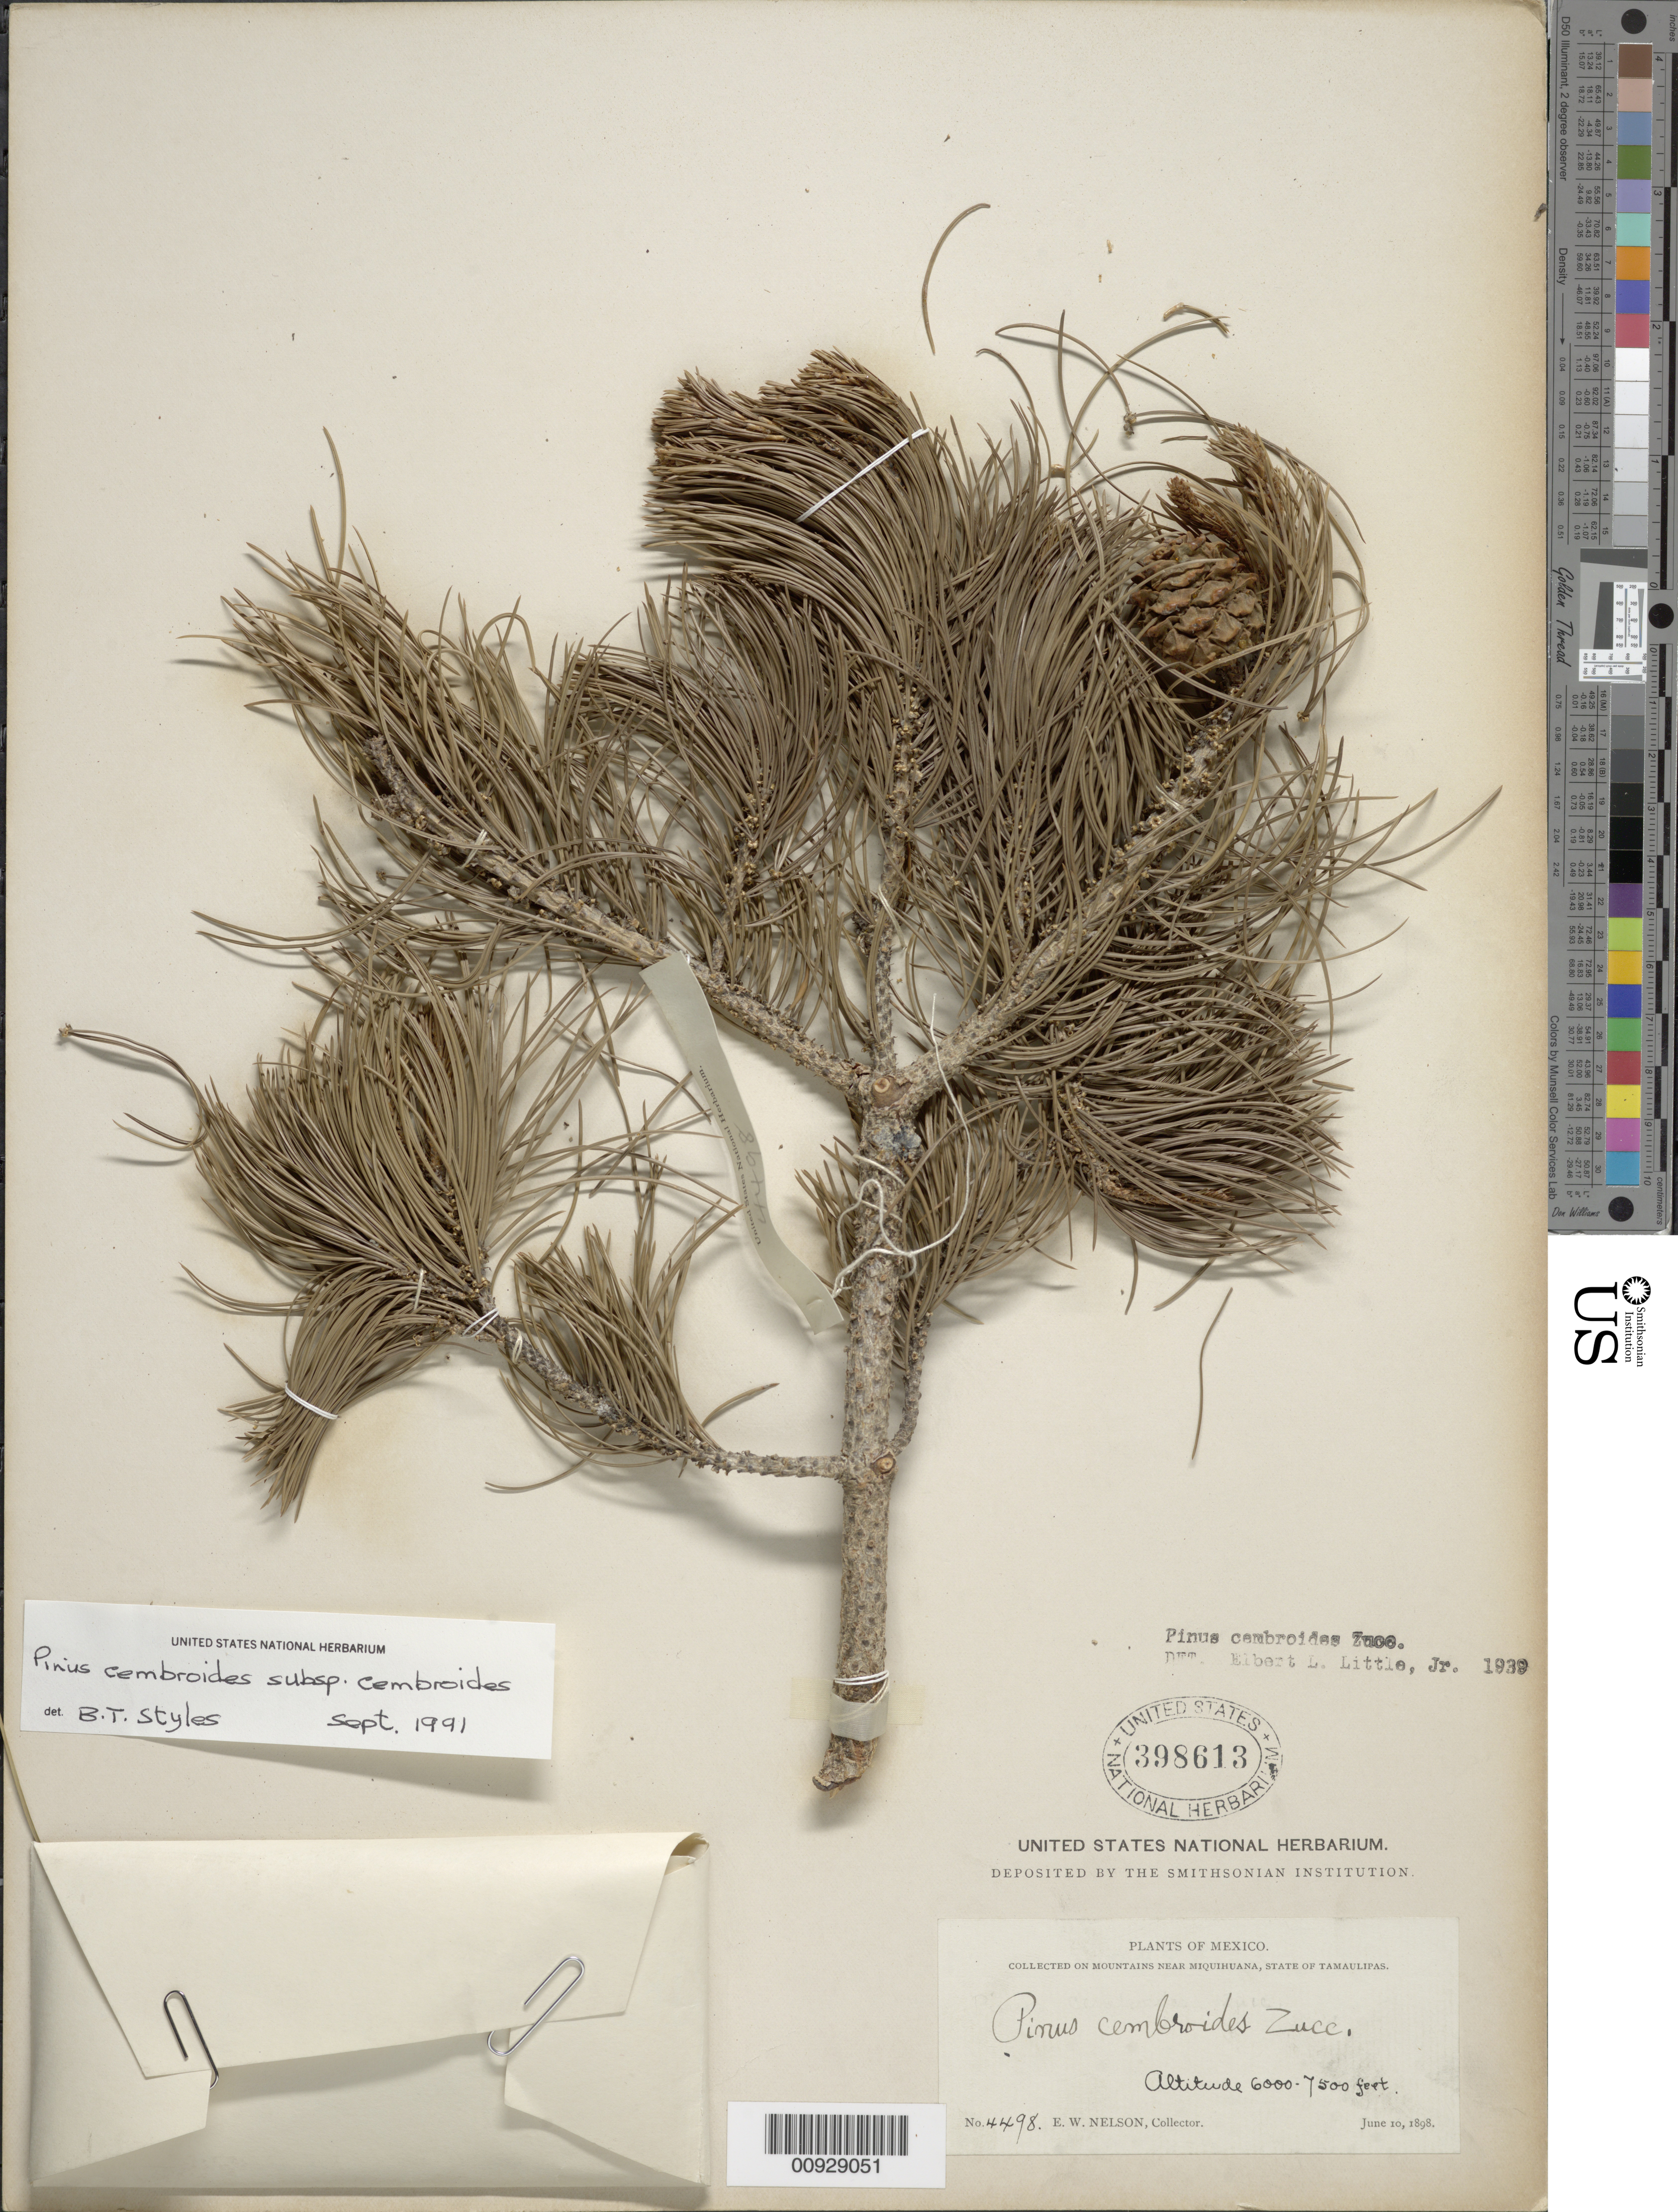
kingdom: Plantae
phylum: Tracheophyta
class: Pinopsida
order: Pinales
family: Pinaceae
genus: Pinus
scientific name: Pinus cembroides subsp. cembroides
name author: Zucc.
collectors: E. W. Nelson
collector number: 4498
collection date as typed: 10 Jun 1898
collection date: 1898-06-10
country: Mexico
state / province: Tamaulipas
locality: Near Miquihuana.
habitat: Mountains.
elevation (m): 1829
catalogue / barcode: US 398613